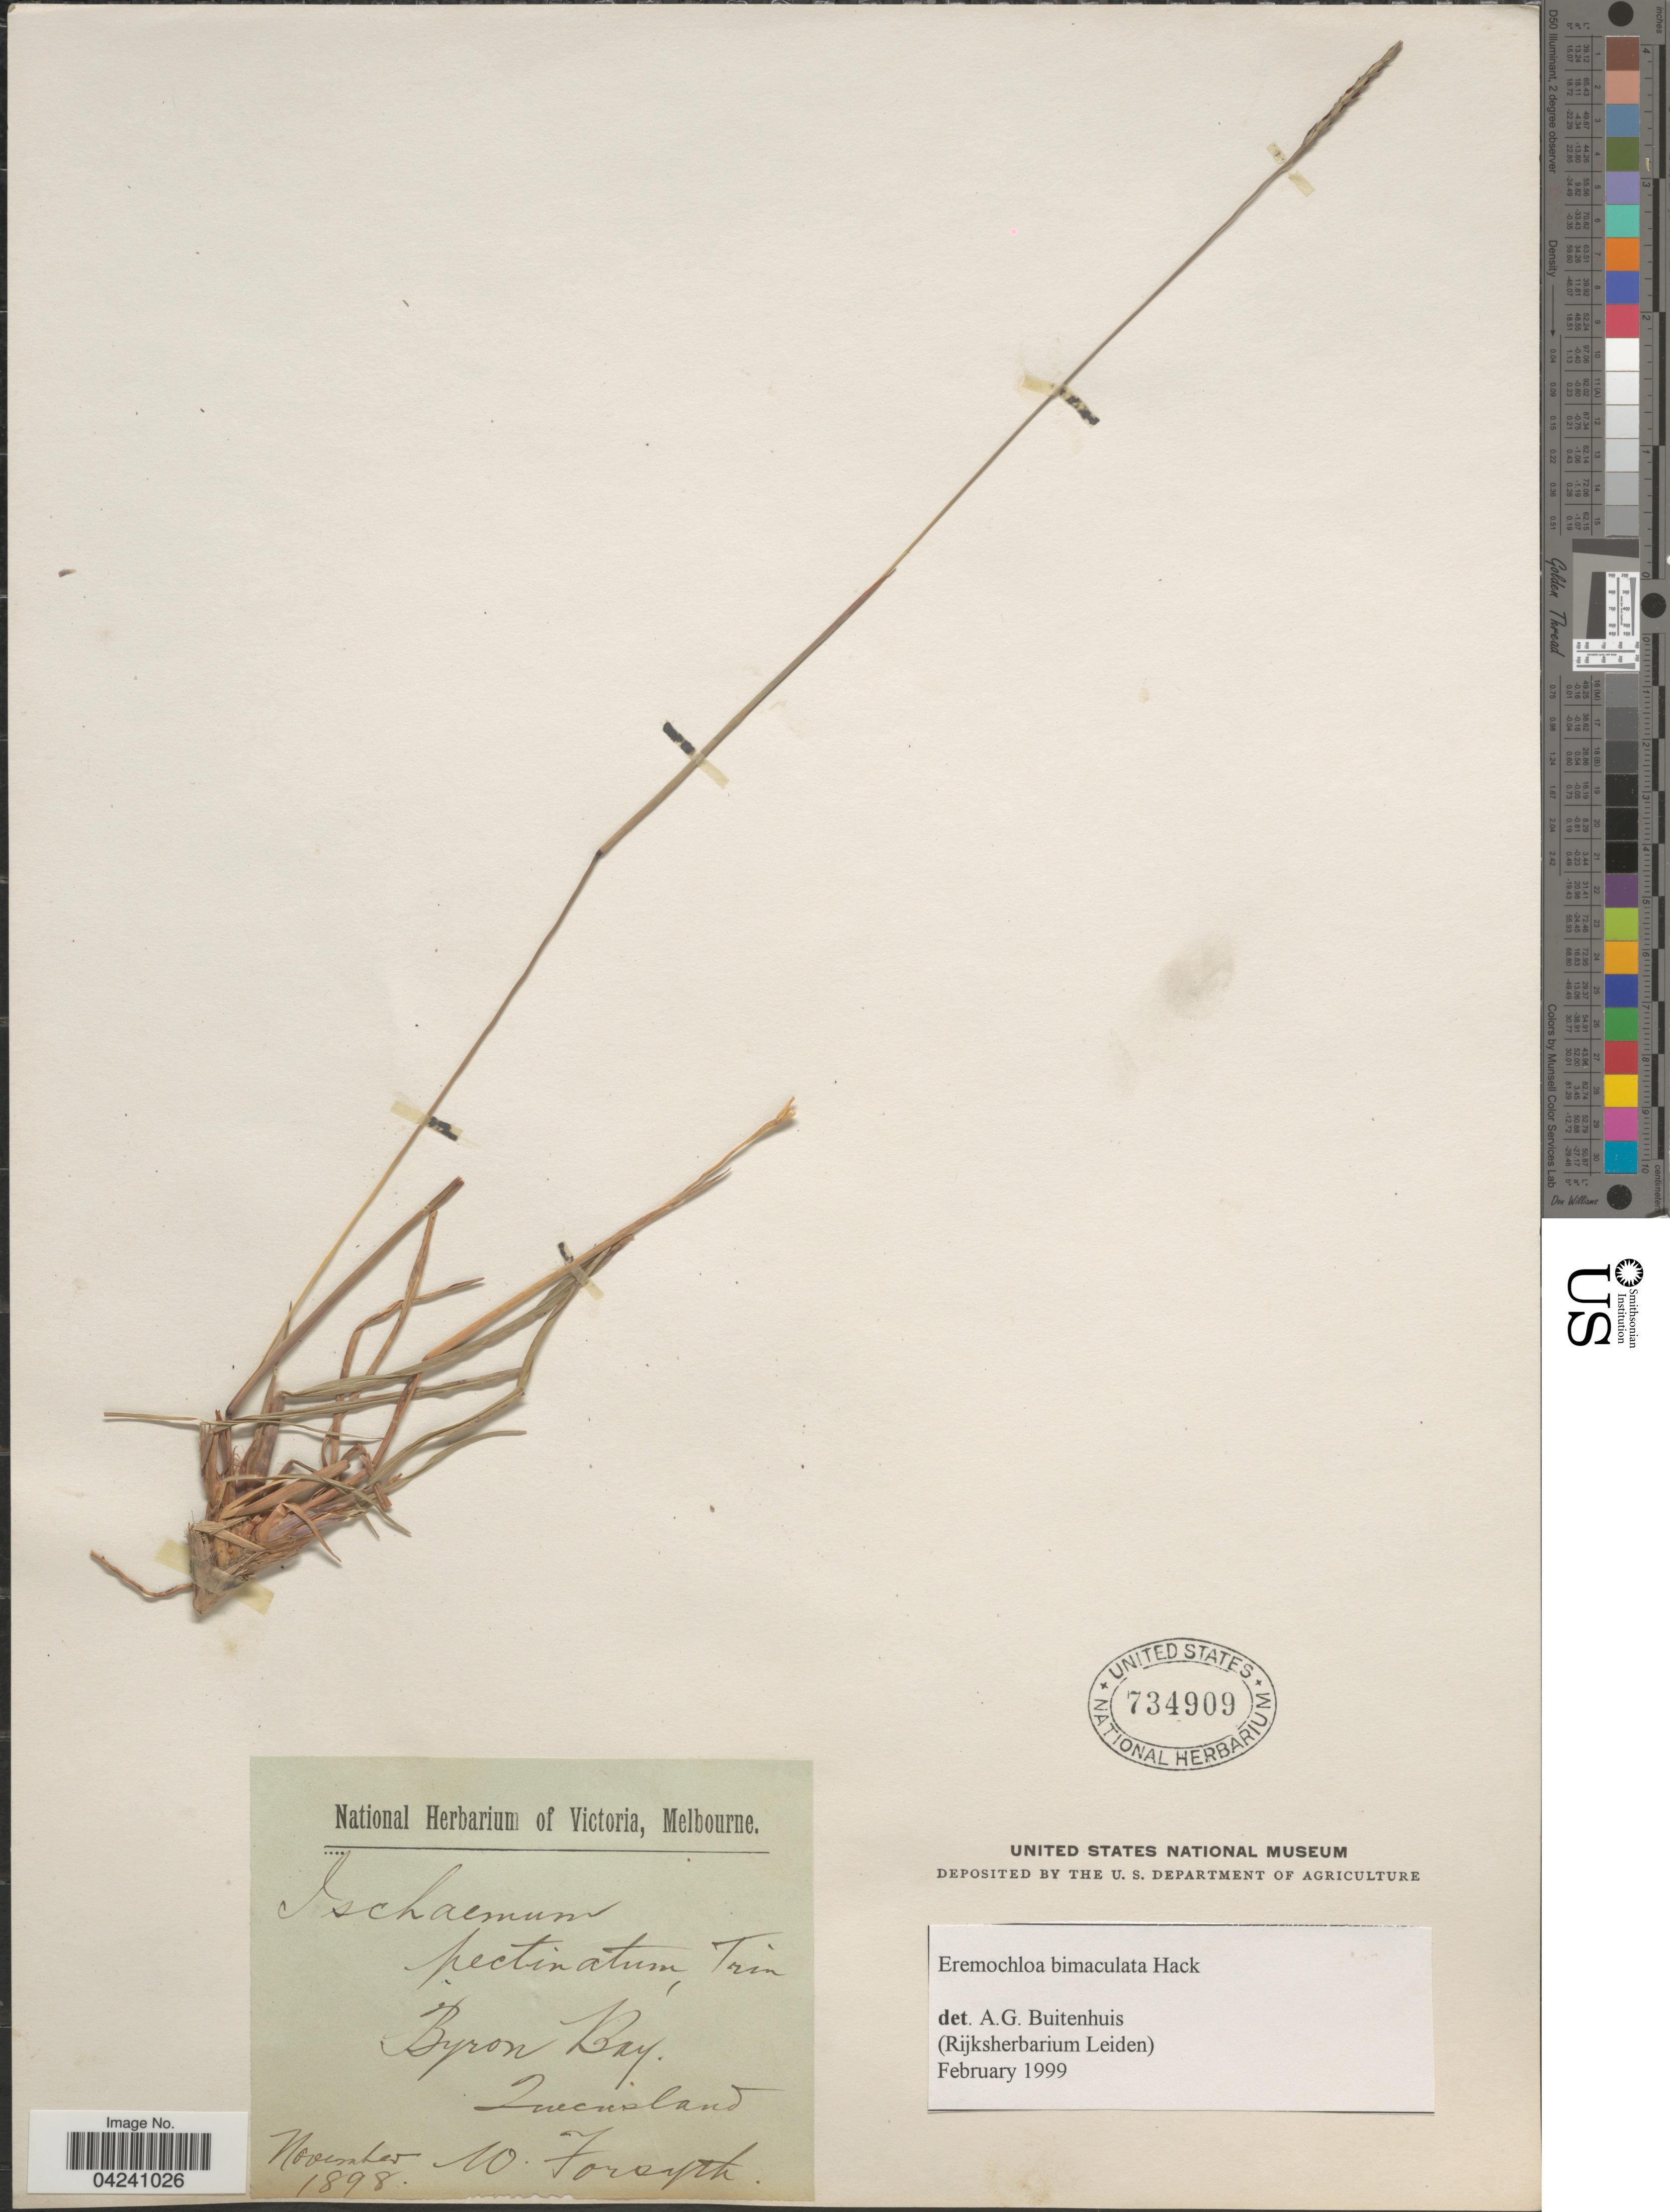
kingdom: Plantae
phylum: Tracheophyta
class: Liliopsida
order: Poales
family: Poaceae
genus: Eremochloa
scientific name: Eremochloa bimaculata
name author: Hack.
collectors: W. Forsyth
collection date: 1898-11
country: Australia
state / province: Queensland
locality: Byron Bay.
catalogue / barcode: US 734909